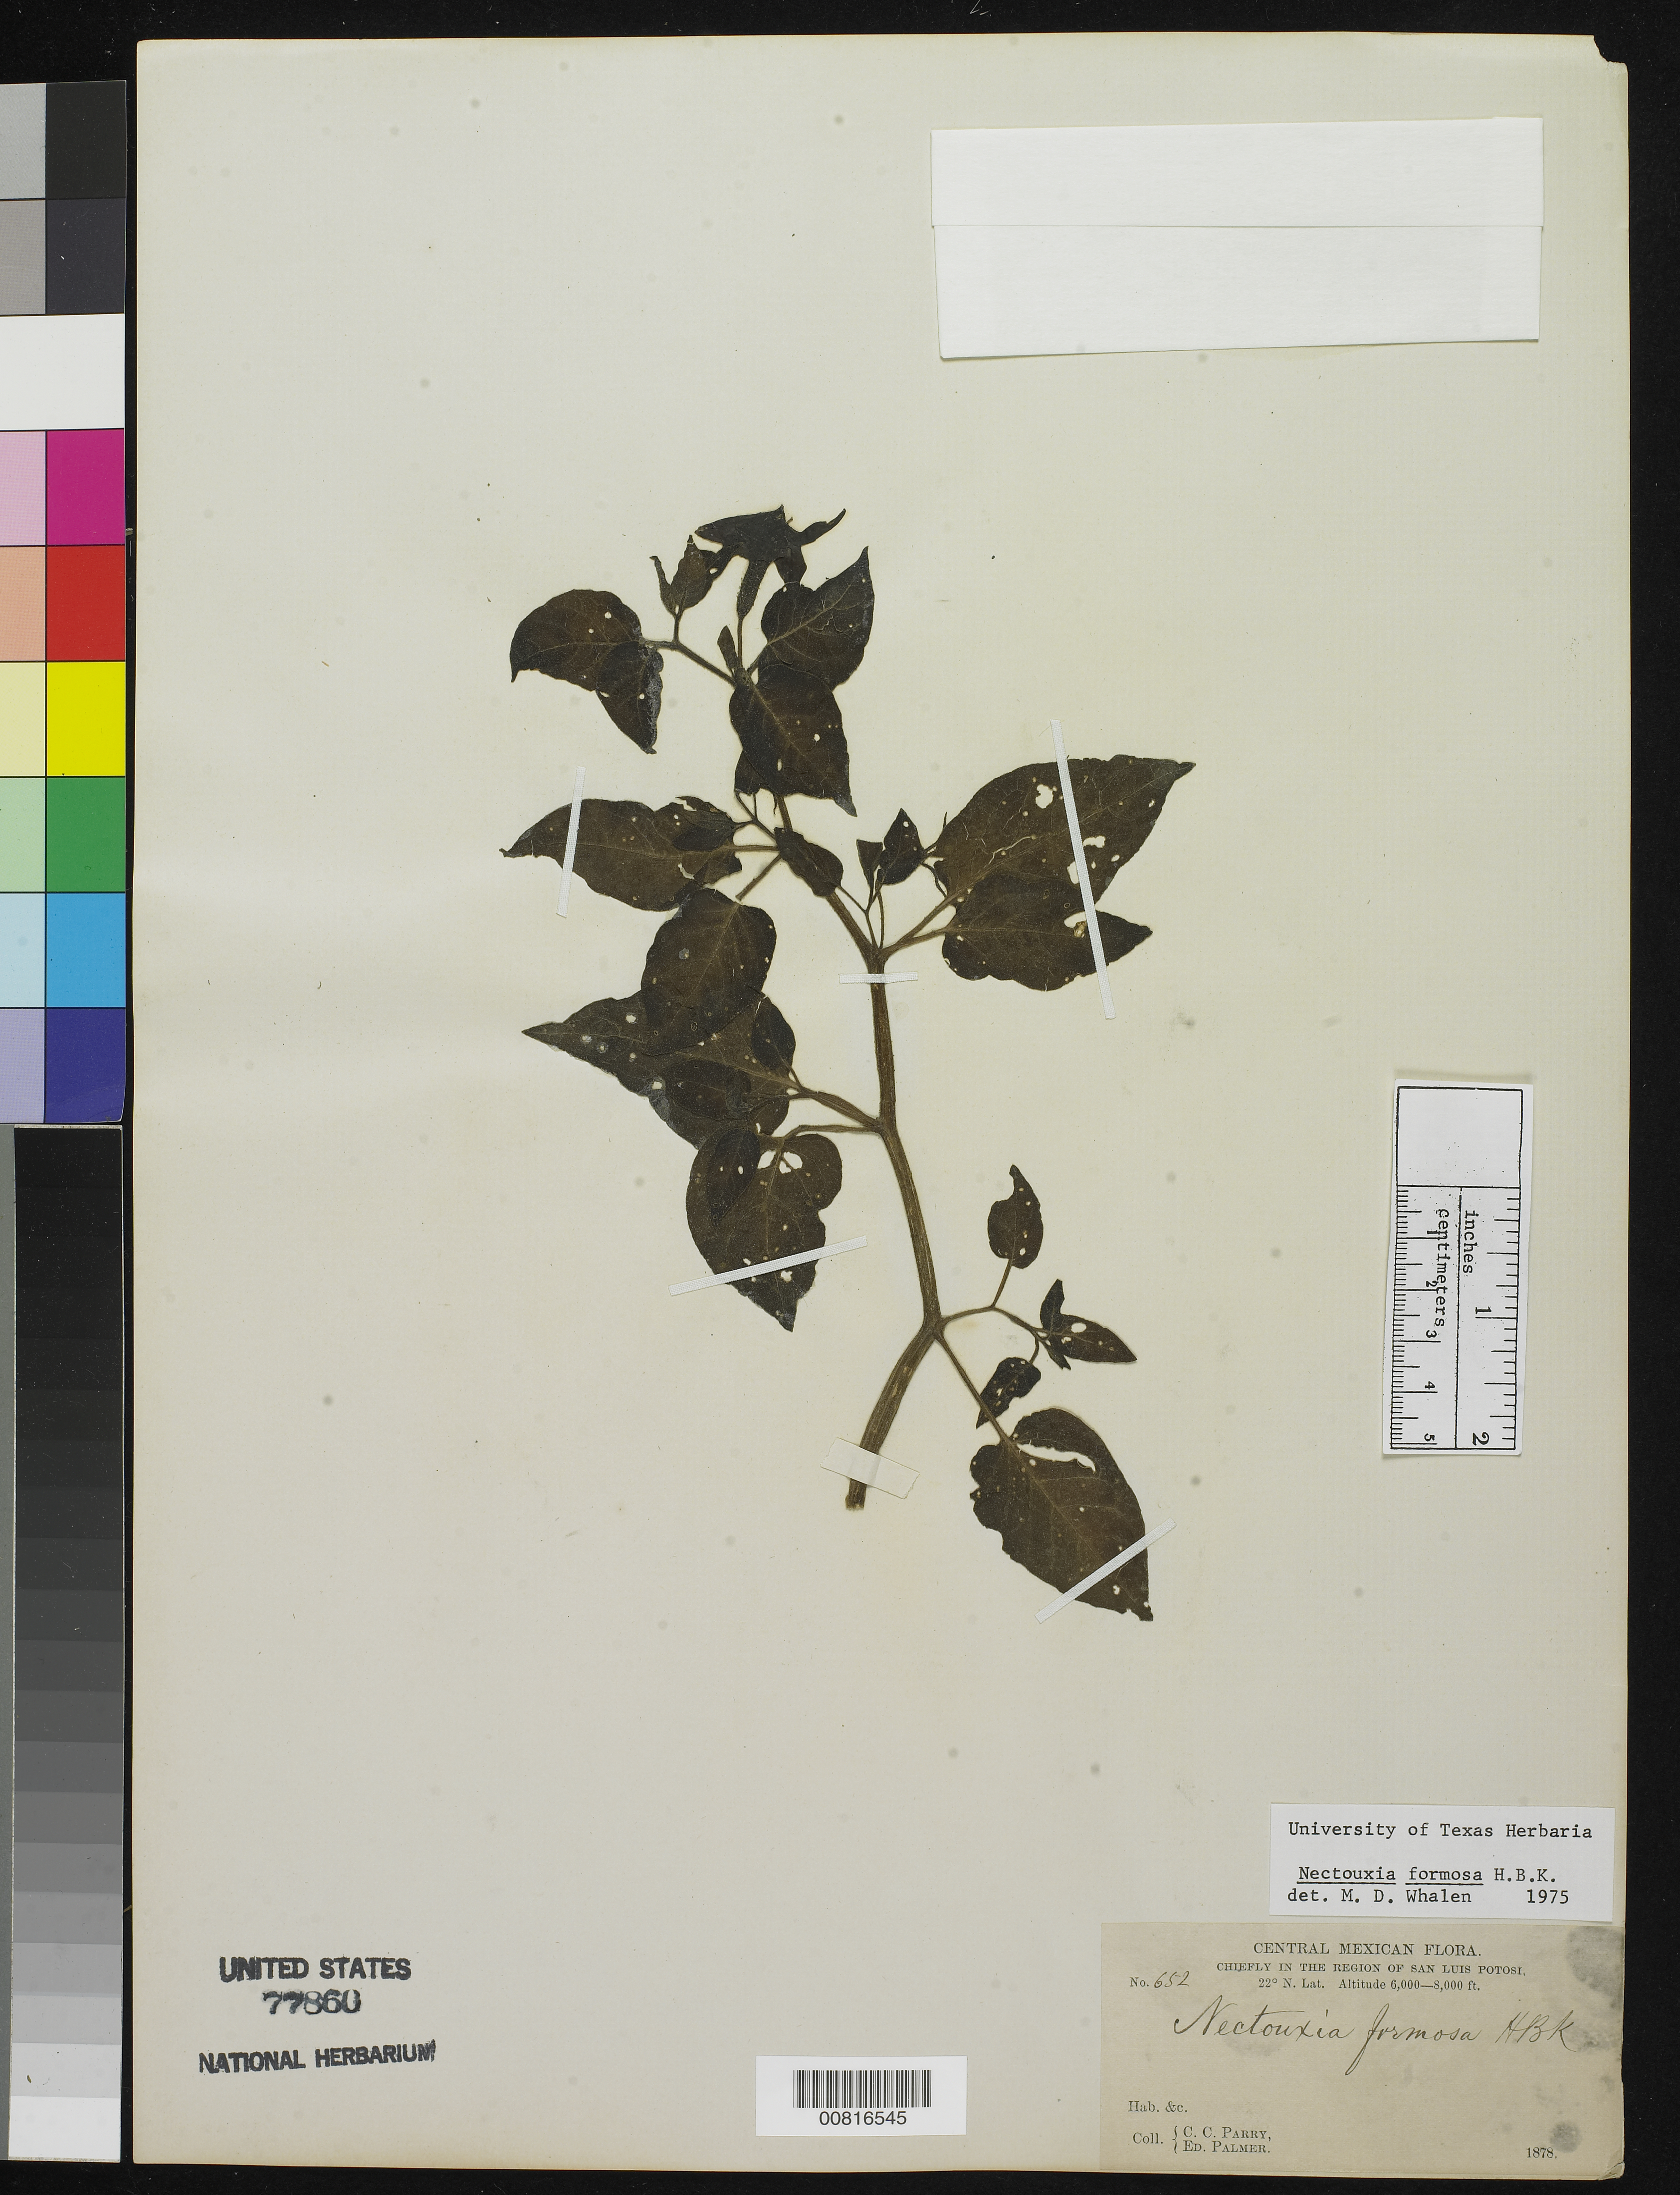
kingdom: Plantae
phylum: Tracheophyta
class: Magnoliopsida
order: Solanales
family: Solanaceae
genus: Nectouxia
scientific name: Nectouxia formosa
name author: Kunth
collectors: C. C. Parry & E. Palmer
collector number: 652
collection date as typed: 1878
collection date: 1878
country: Mexico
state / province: San Luis Potosí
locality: Chiefly in the region of San Luis Potosí.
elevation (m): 1829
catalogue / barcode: US 77860